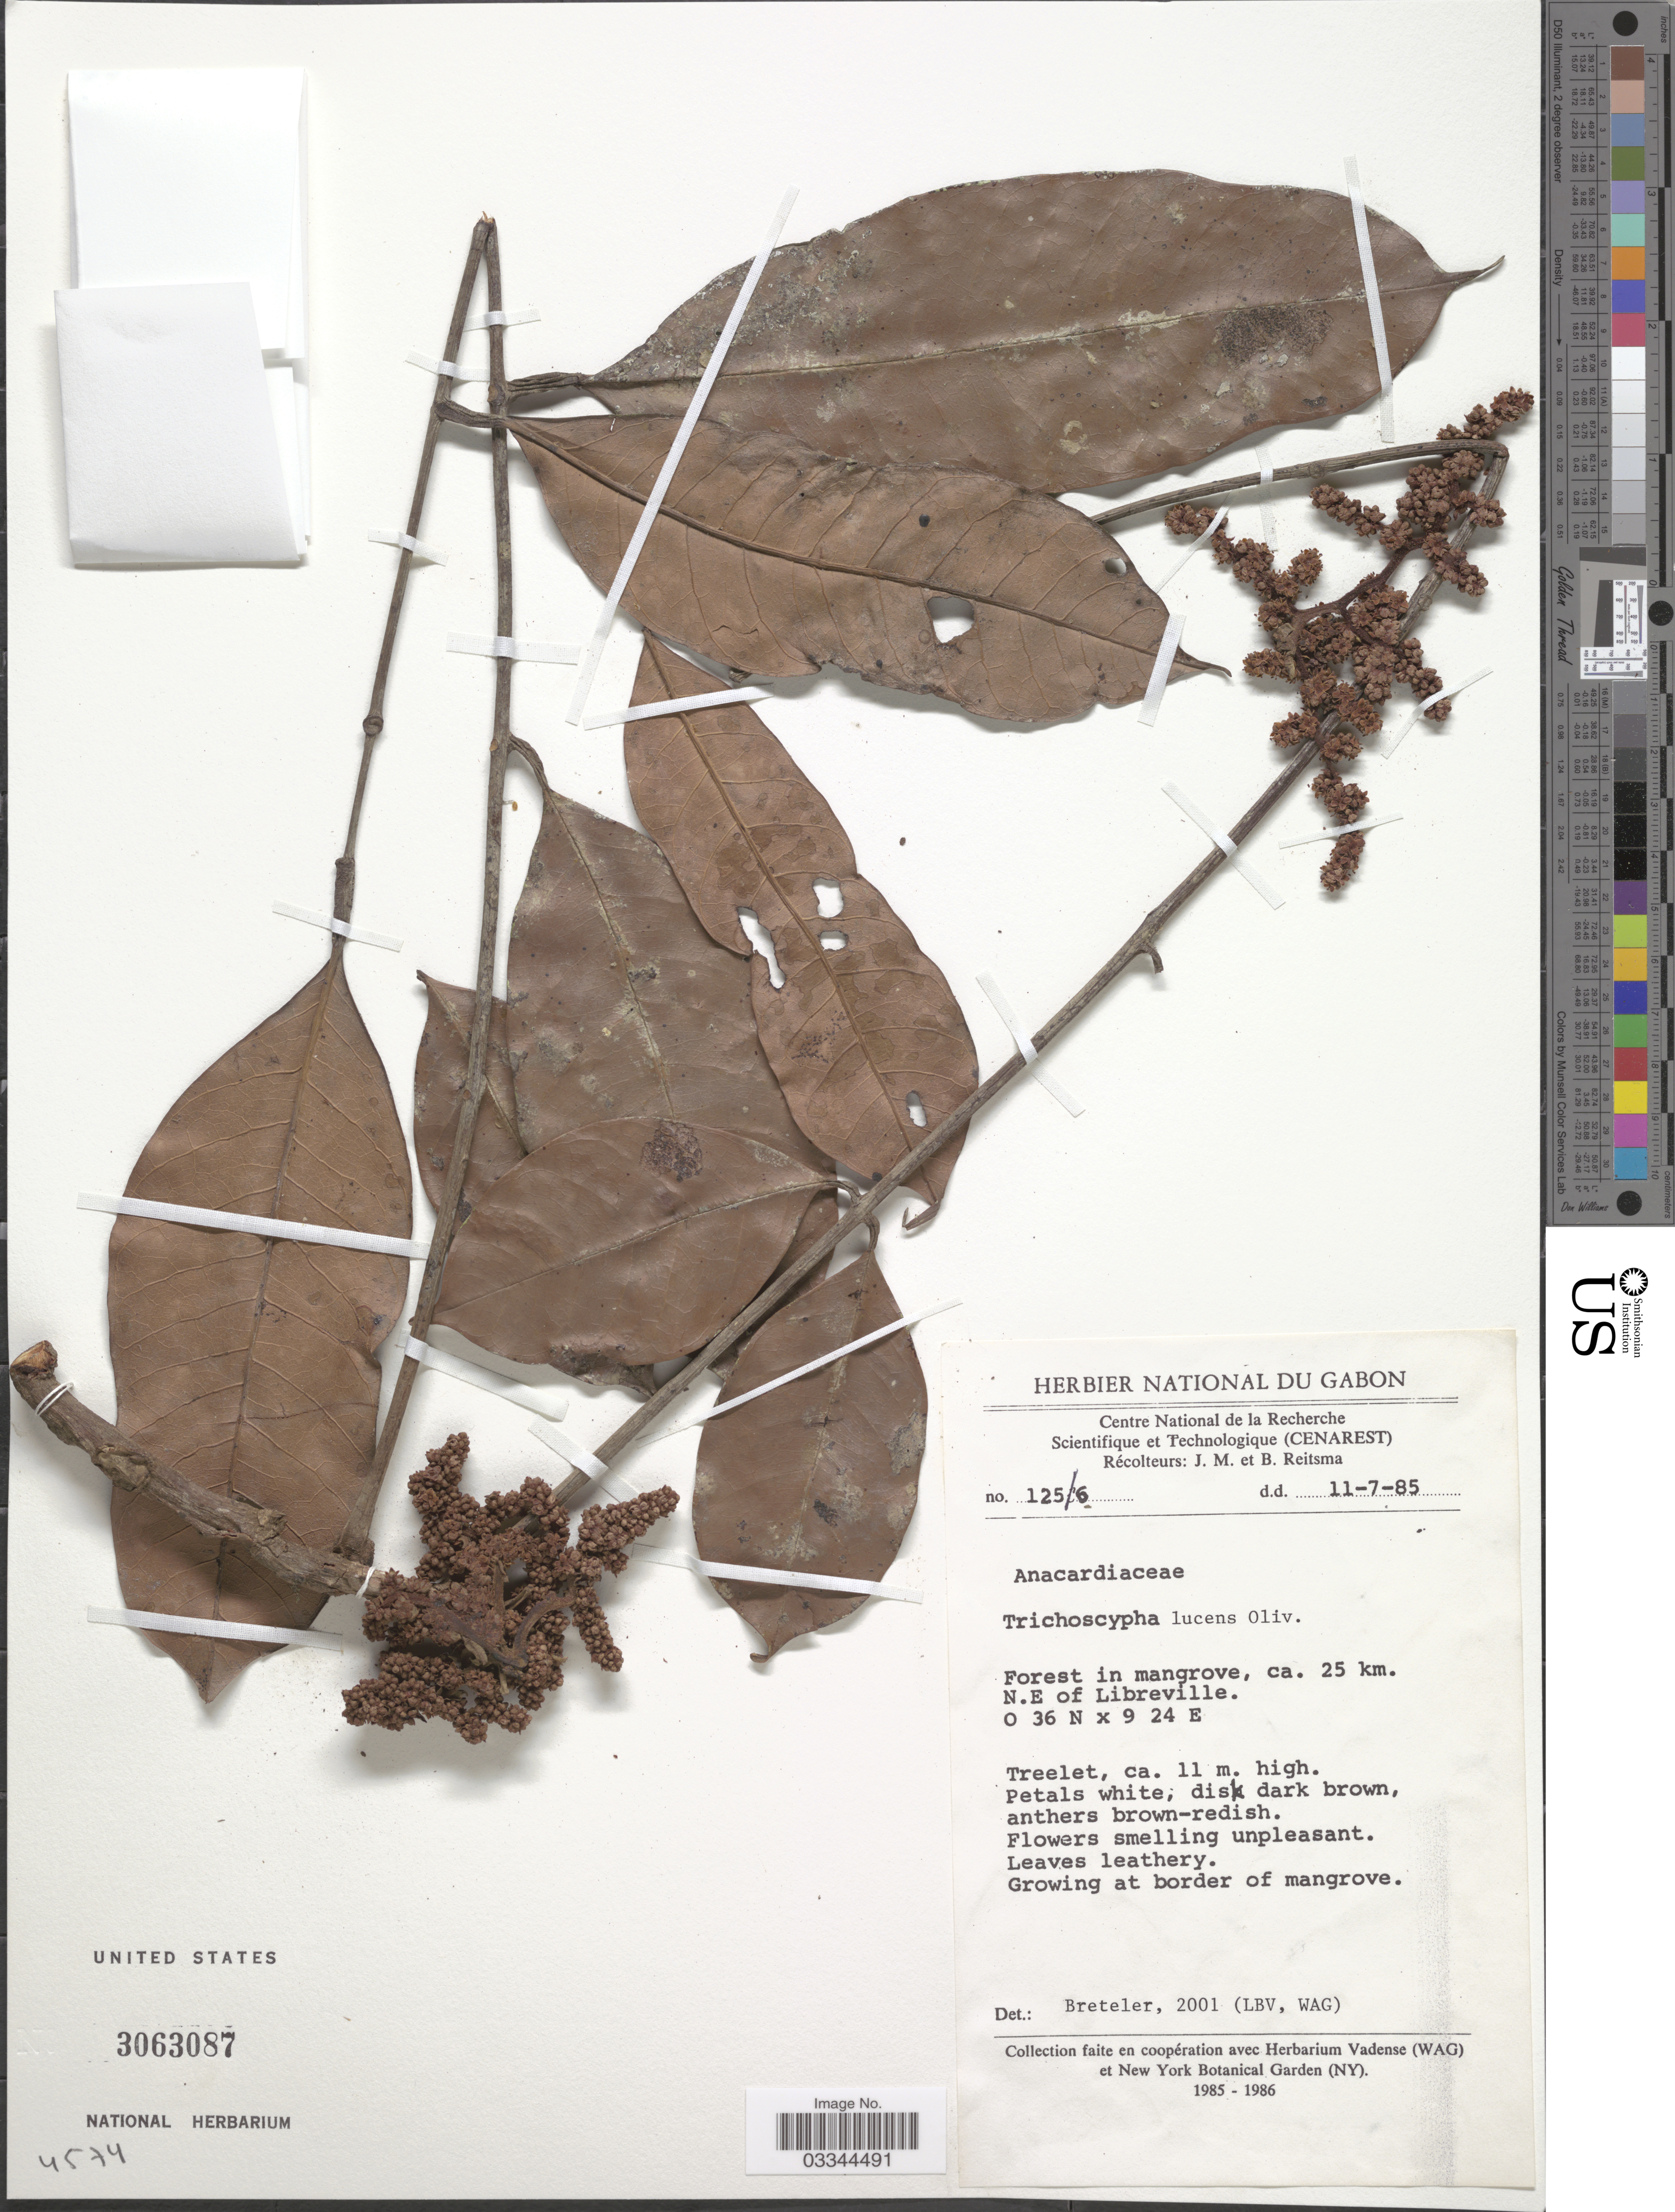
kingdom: Plantae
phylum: Tracheophyta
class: Magnoliopsida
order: Sapindales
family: Anacardiaceae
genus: Trichoscypha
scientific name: Trichoscypha lucens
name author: Oliv.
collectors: J. Reitsma & B. Reitsma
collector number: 1256*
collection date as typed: Transcribed d/m/y: 11/7/85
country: Gabon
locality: Forest in mangrove, ca. 25 km. N.E. of Libreville.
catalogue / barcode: US 3063087